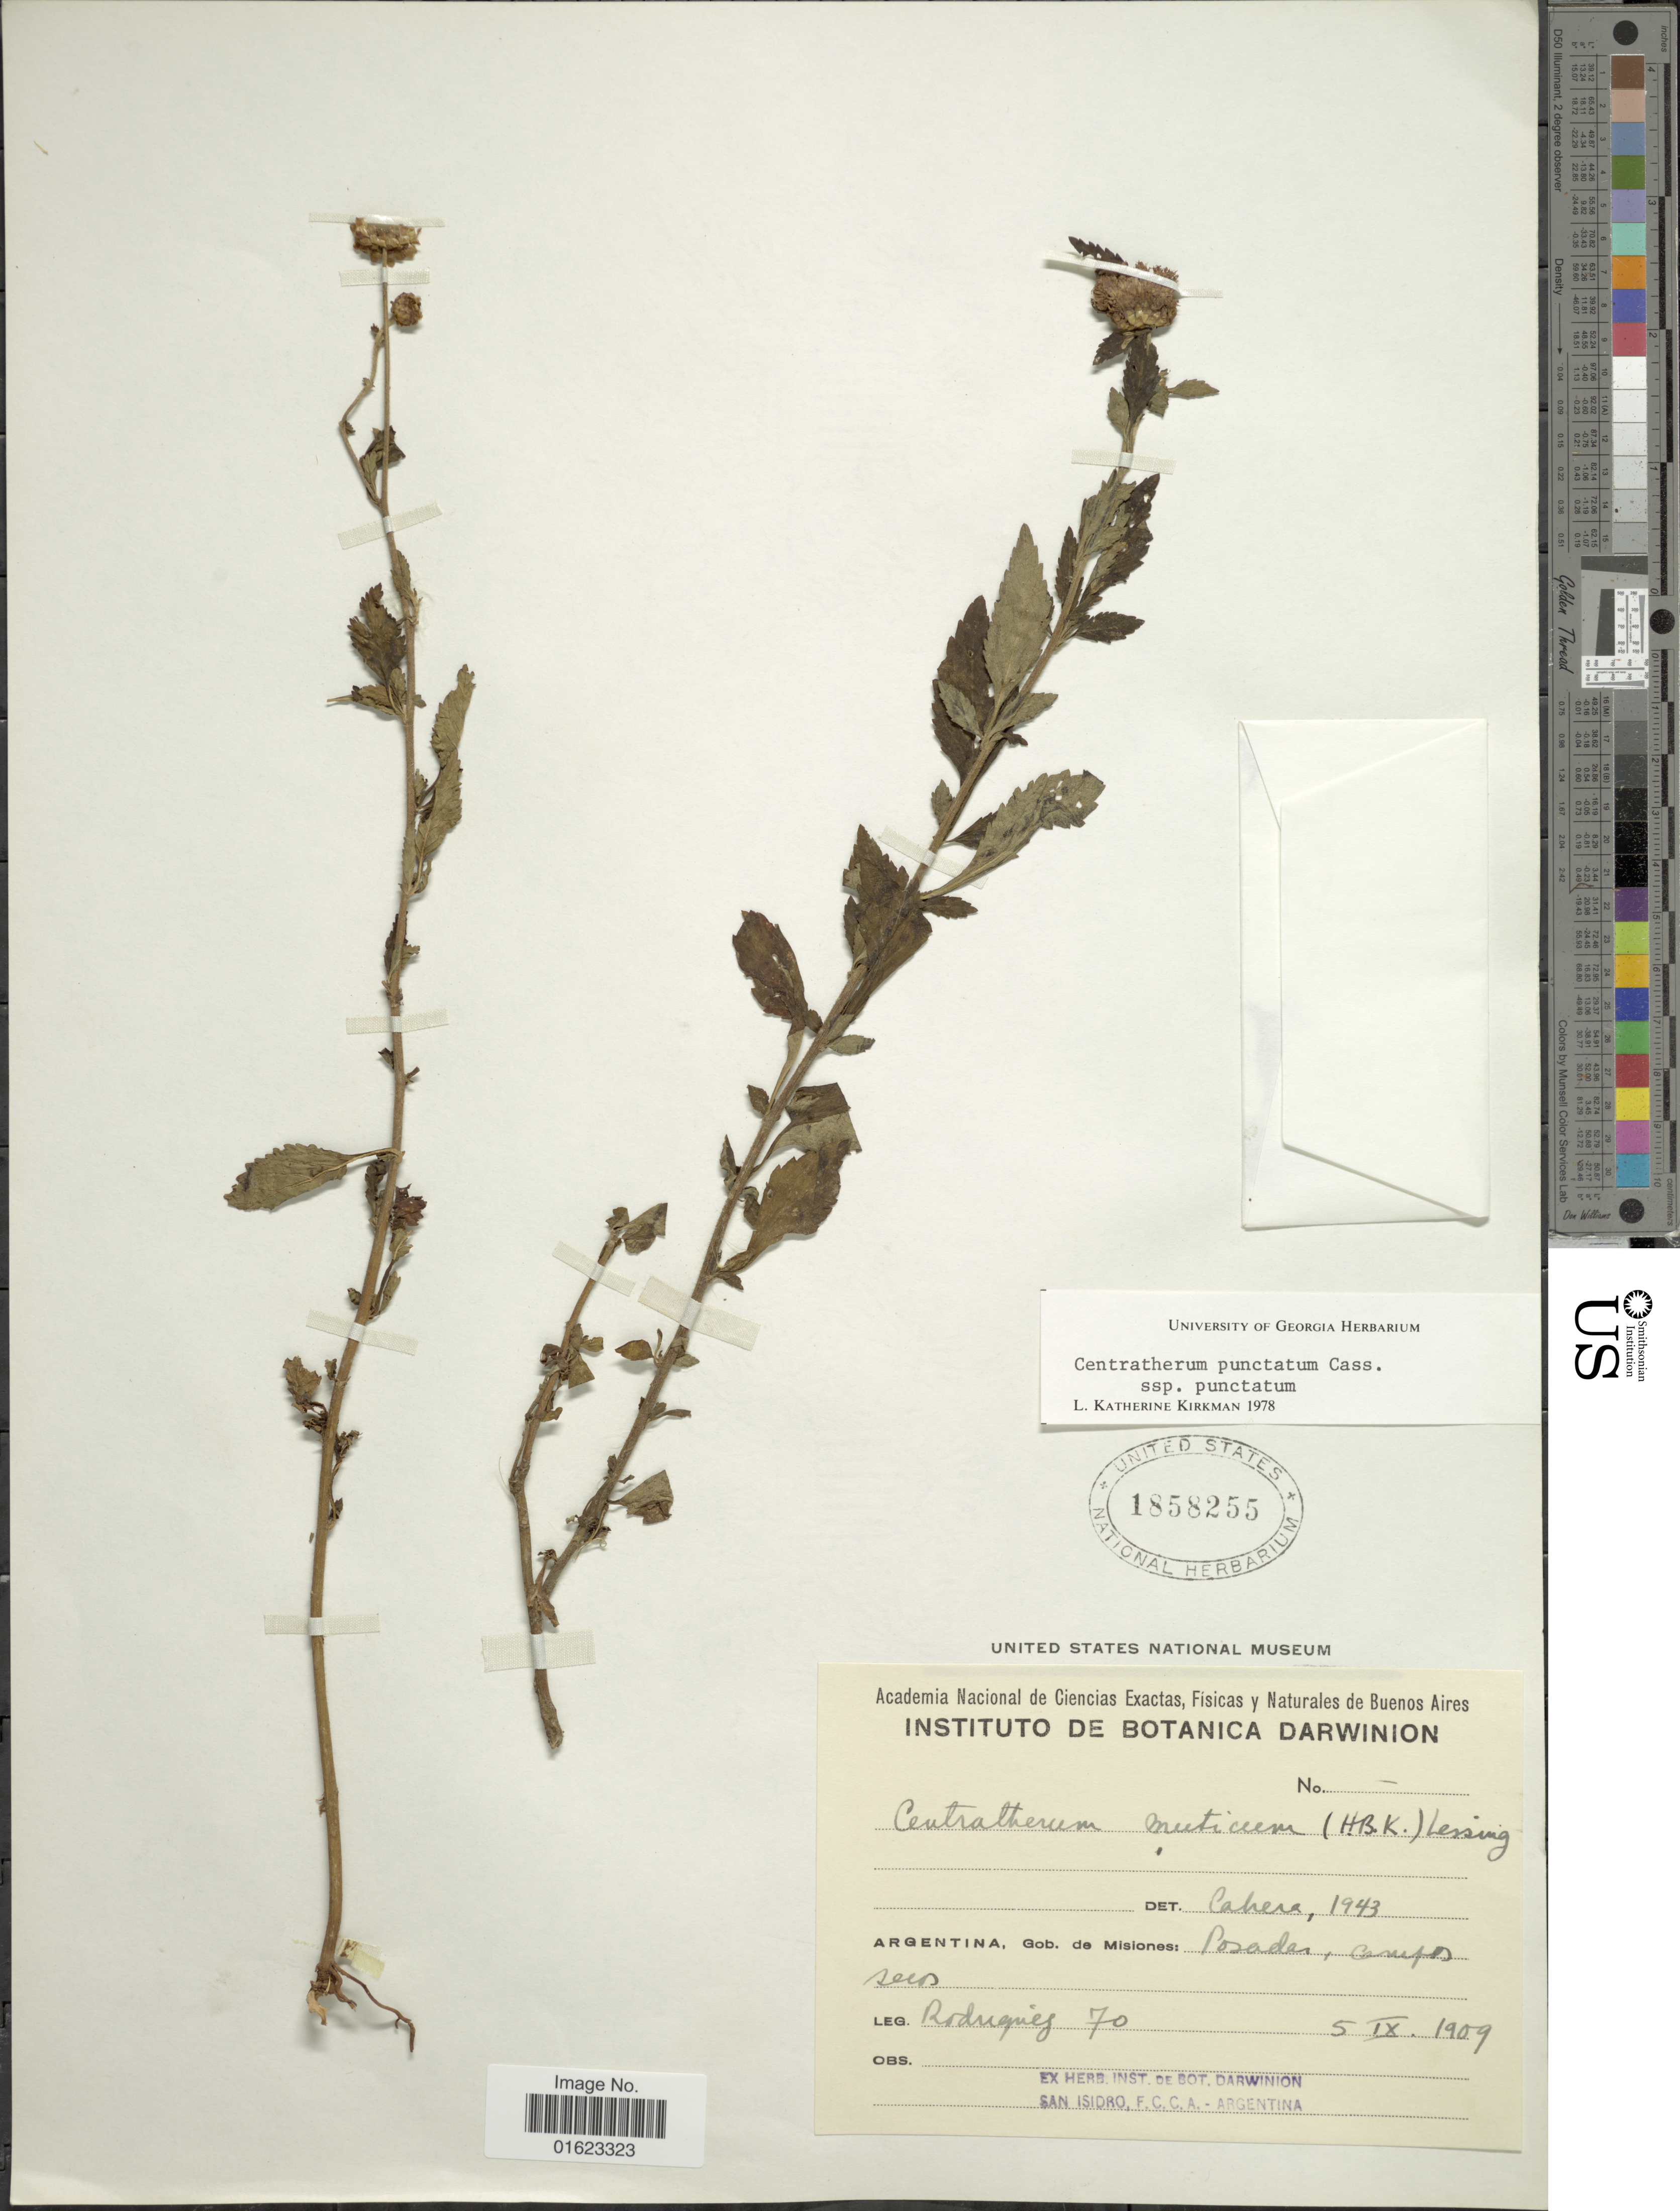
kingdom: Plantae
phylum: Tracheophyta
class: Magnoliopsida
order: Asterales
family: Asteraceae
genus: Centratherum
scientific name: Centratherum punctatum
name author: Cass.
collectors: Rodriguez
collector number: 70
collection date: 1909-09-05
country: Argentina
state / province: Misiones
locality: Argentina, Gob. de Misiones: Posadas, camp secos.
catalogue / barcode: US 1858255